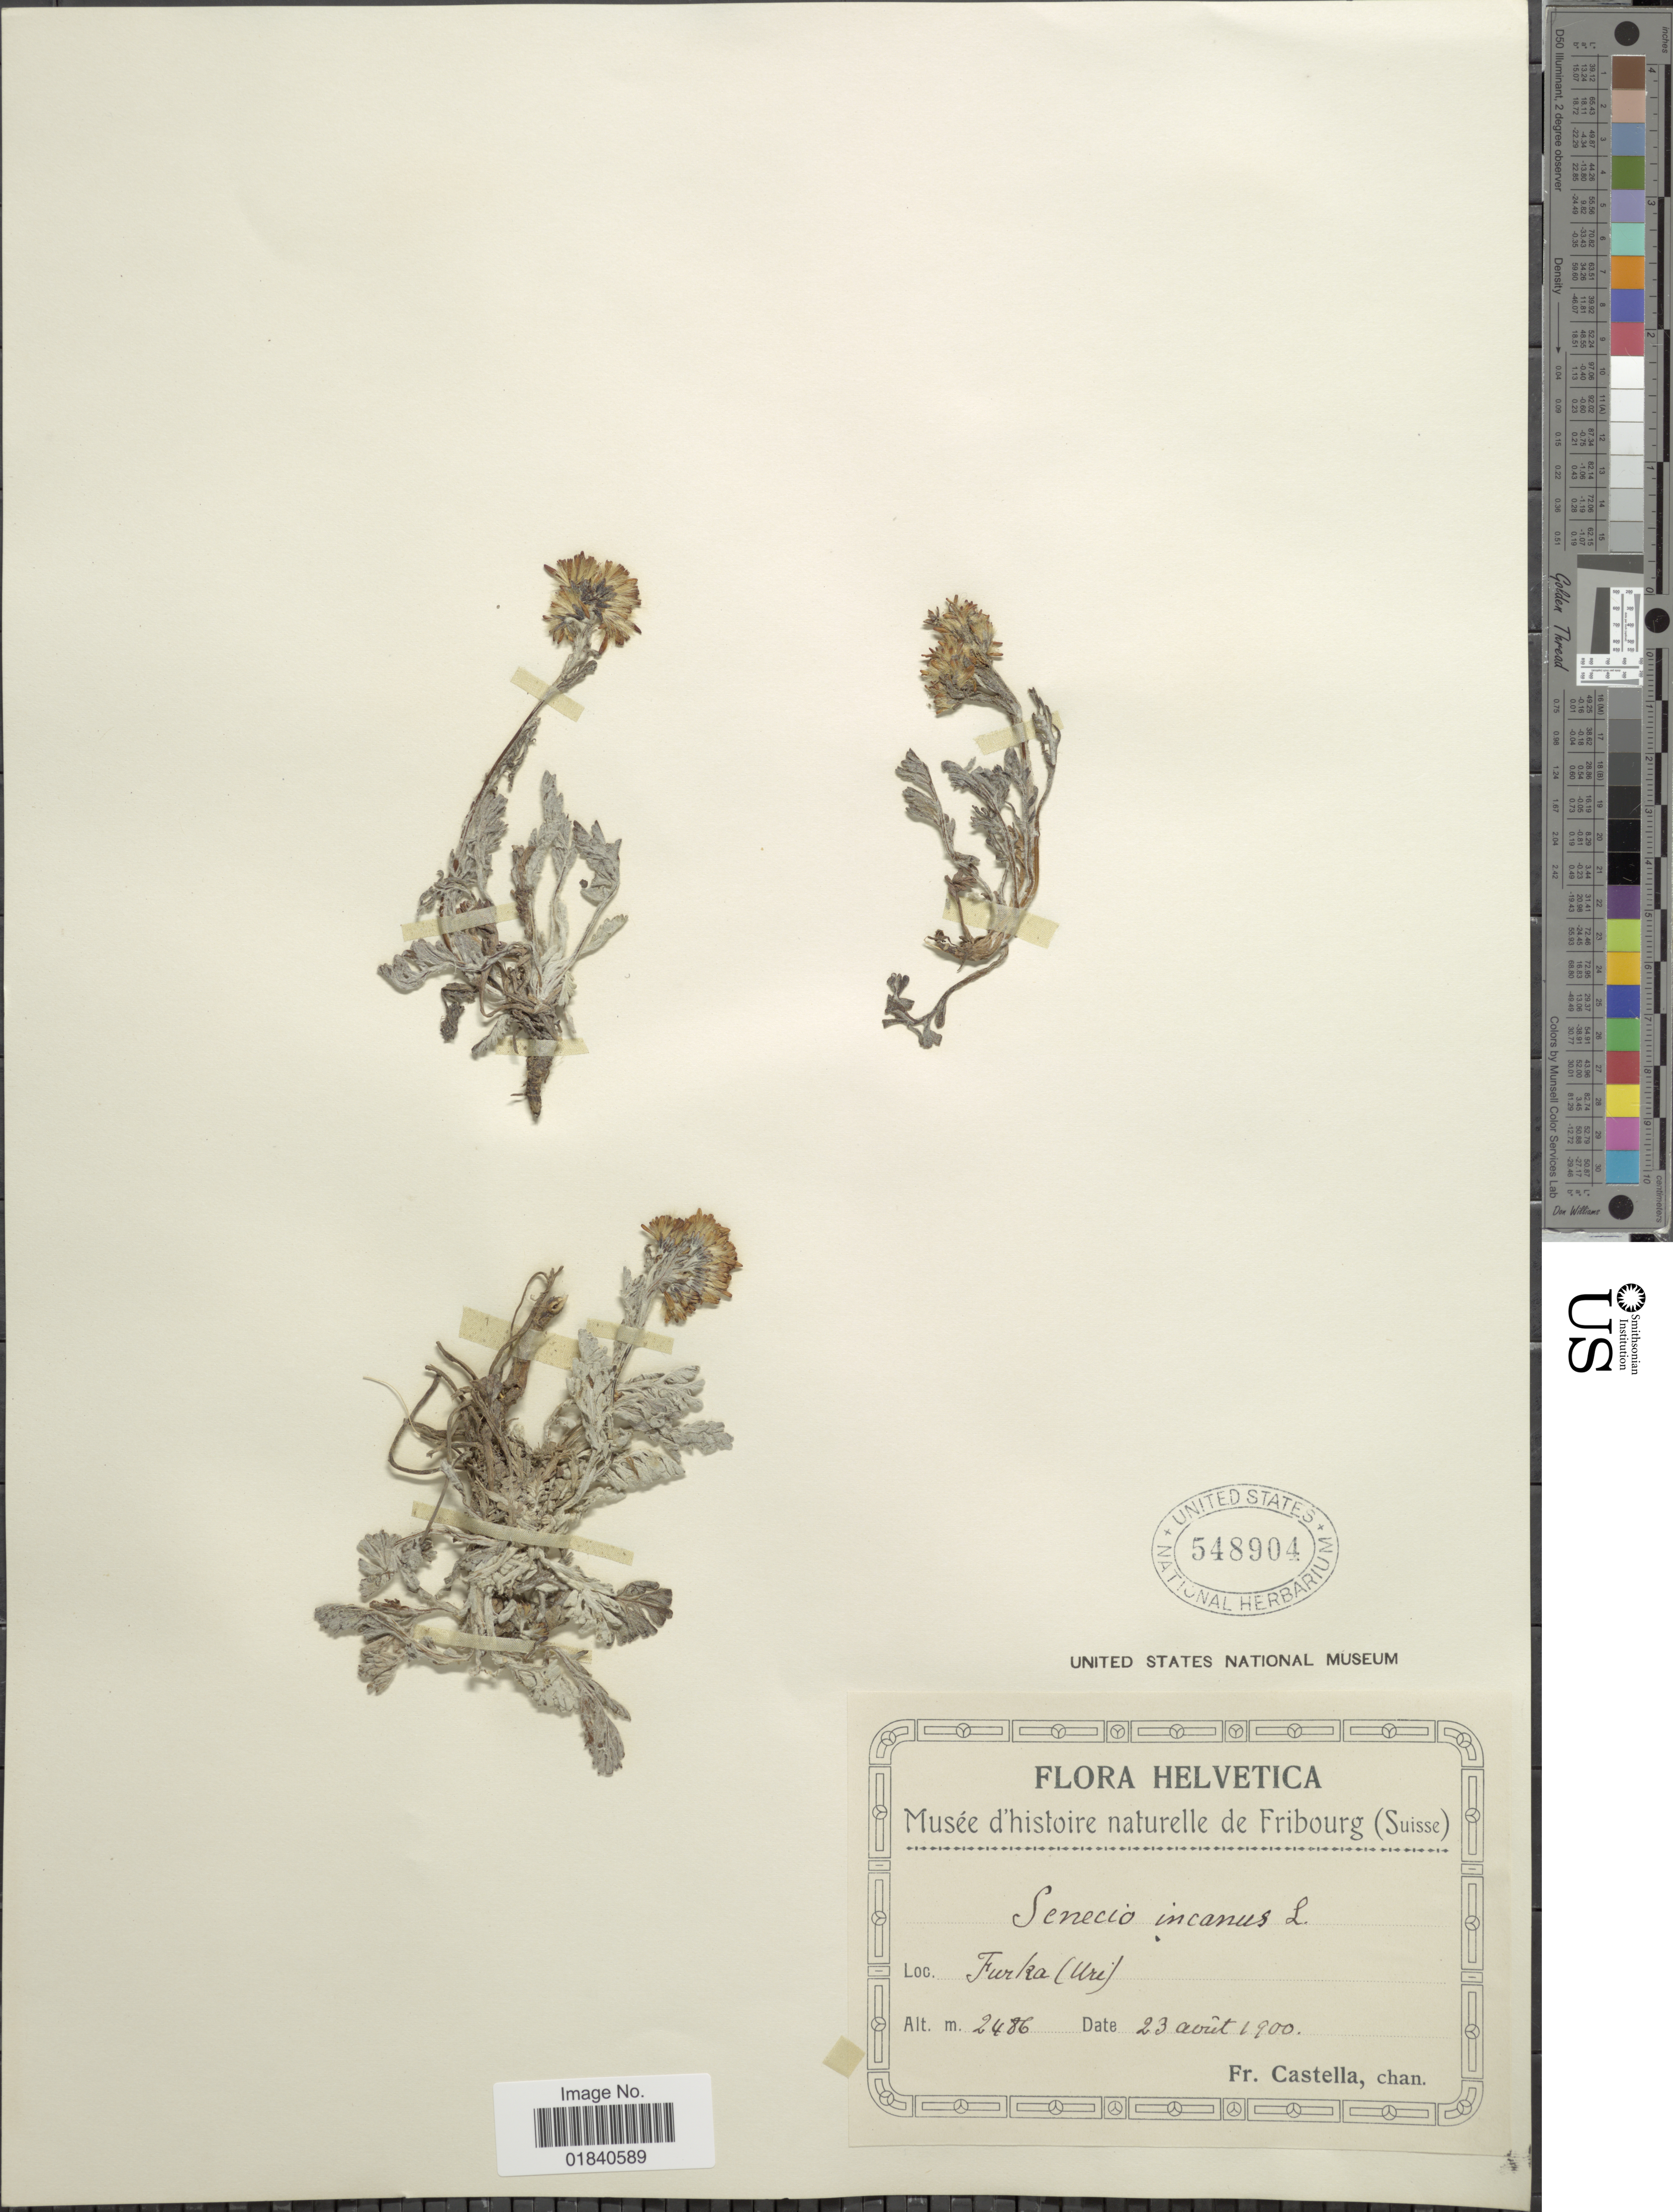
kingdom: Plantae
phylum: Tracheophyta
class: Magnoliopsida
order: Asterales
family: Asteraceae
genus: Jacobaea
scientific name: Jacobaea incana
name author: (L.) Veldkamp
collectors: Fr. Castella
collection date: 1900-08-23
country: Switzerland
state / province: Uri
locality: Furka (Uri). Helvetica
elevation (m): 2486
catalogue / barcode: US 548904